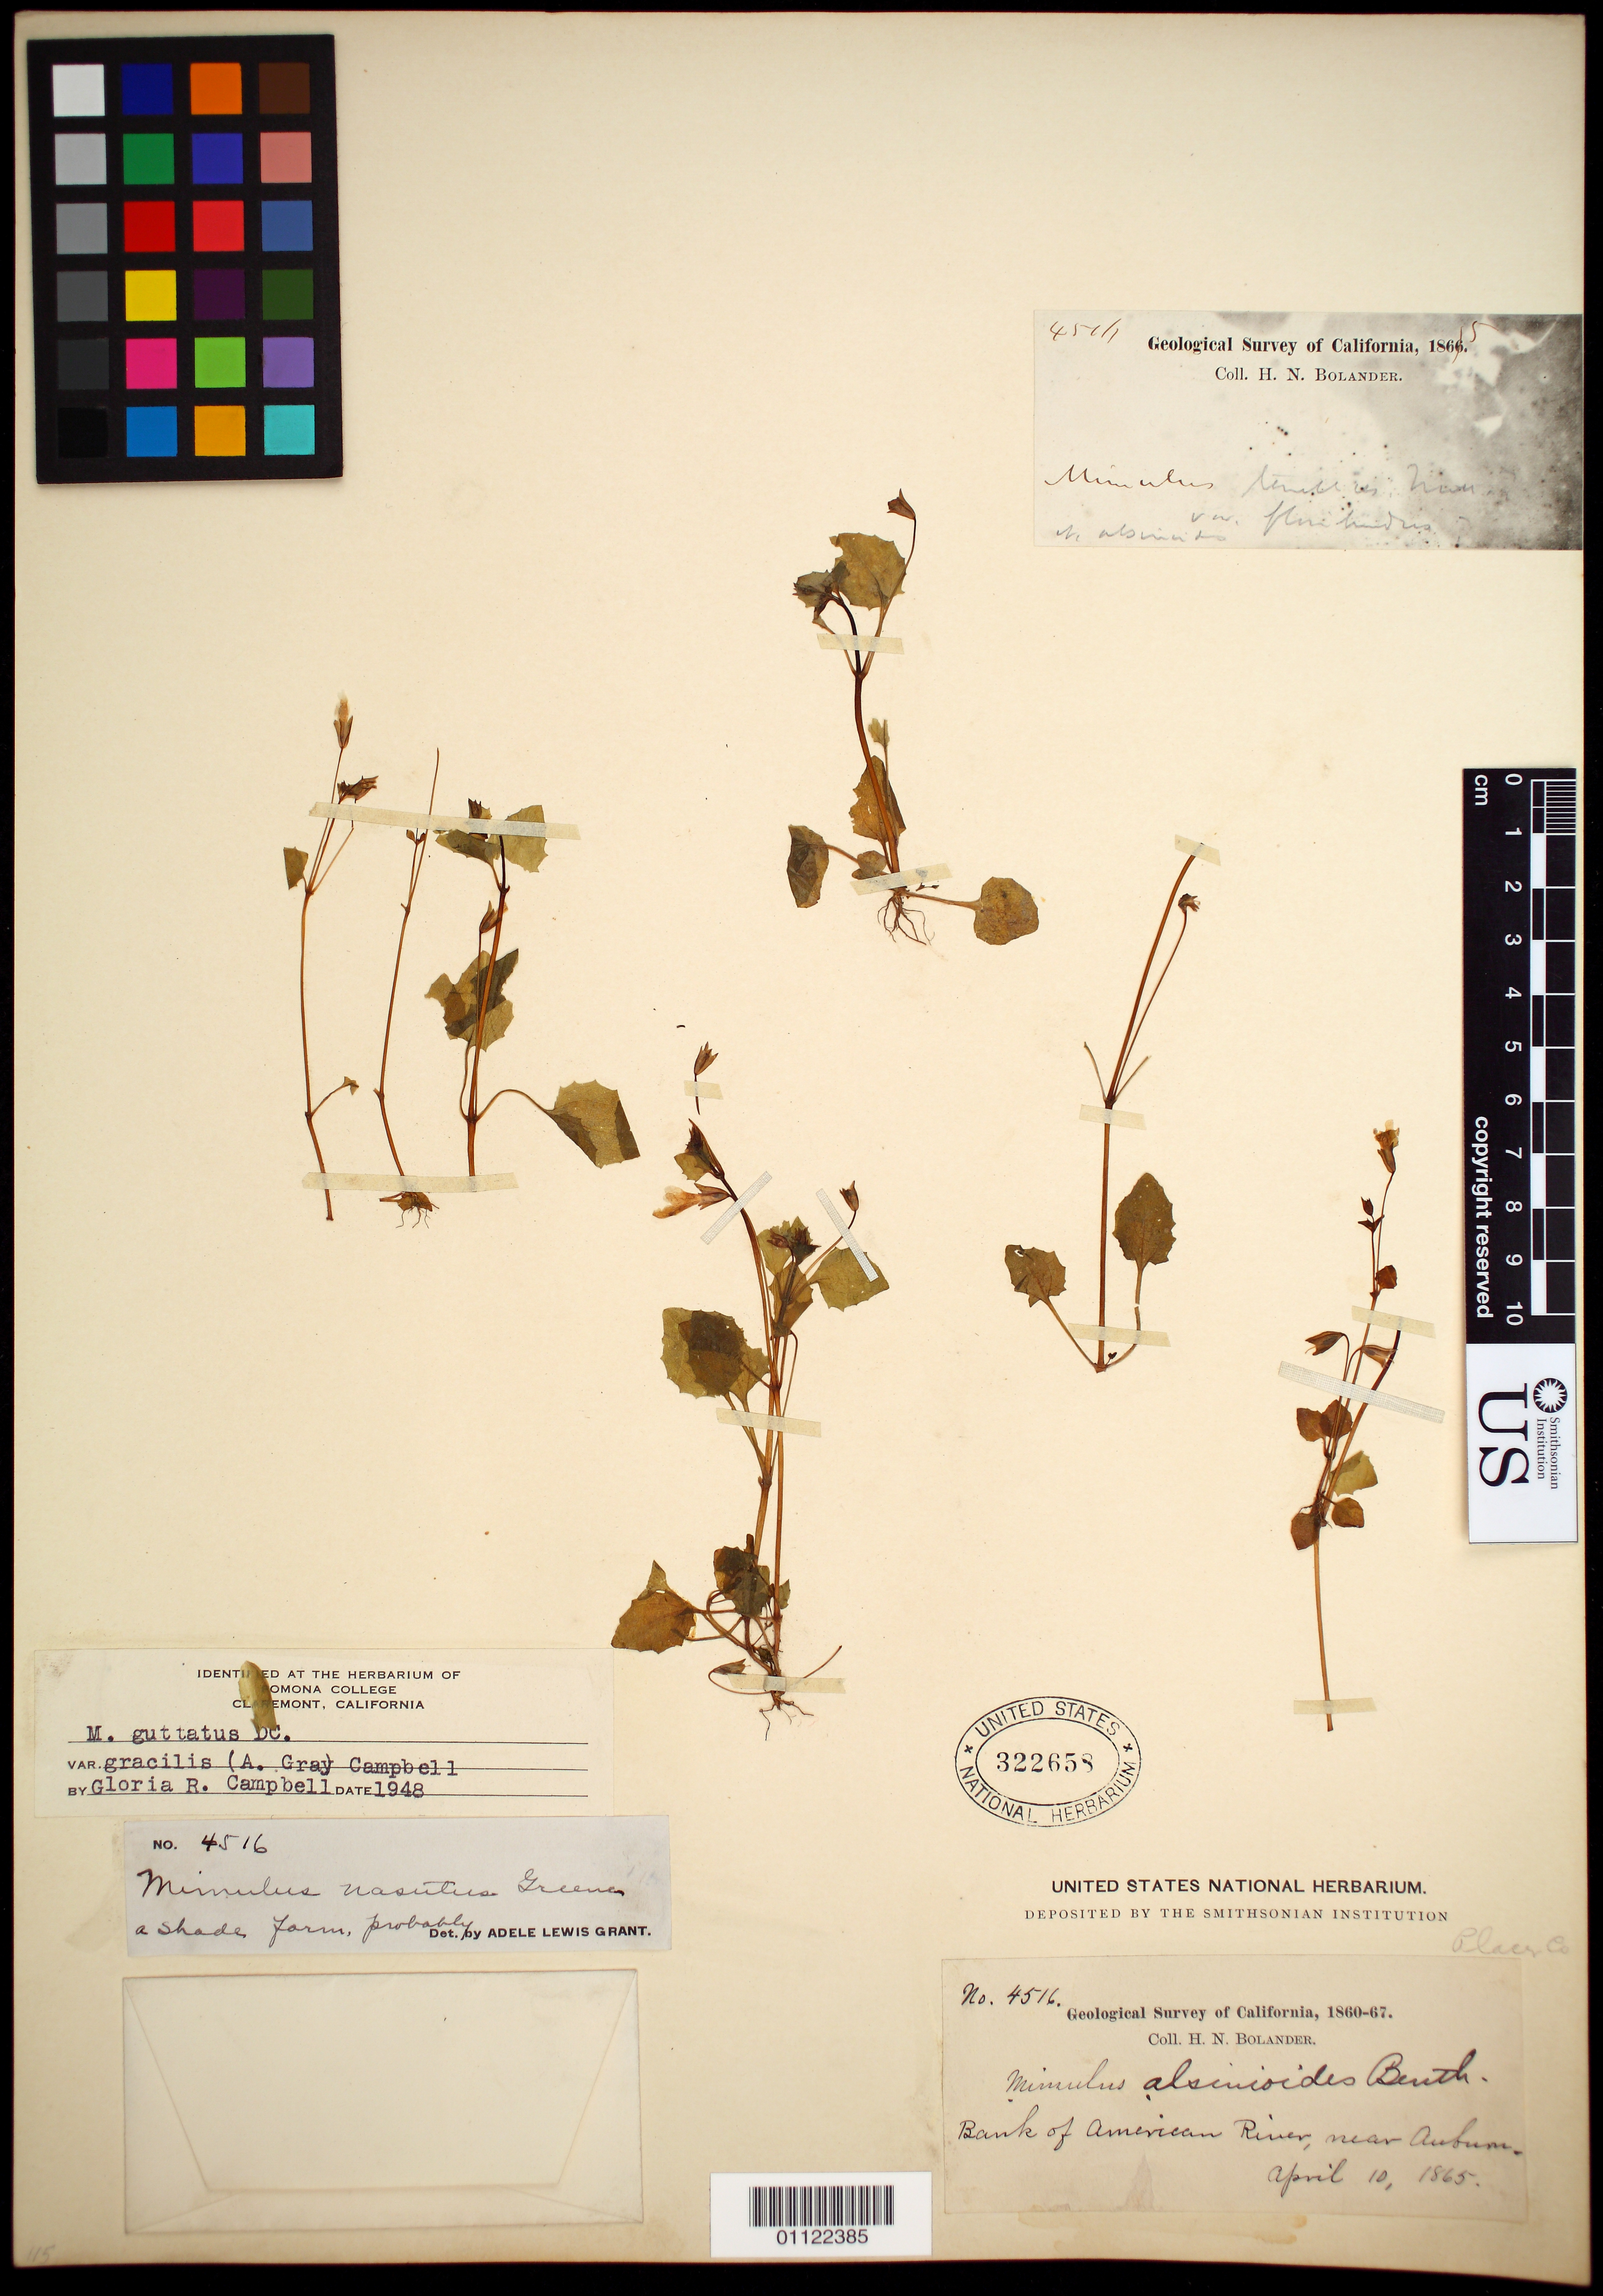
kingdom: Plantae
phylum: Tracheophyta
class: Magnoliopsida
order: Lamiales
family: Phrymaceae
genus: Mimulus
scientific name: Mimulus guttatus var. gracilis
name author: (A. Gray) G.R. Campb.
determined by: Campbell, G. R.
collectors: H. Bolander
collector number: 4516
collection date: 1865-04-10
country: United States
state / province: California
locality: Banks of American River, near Auburn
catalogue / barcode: US 322658